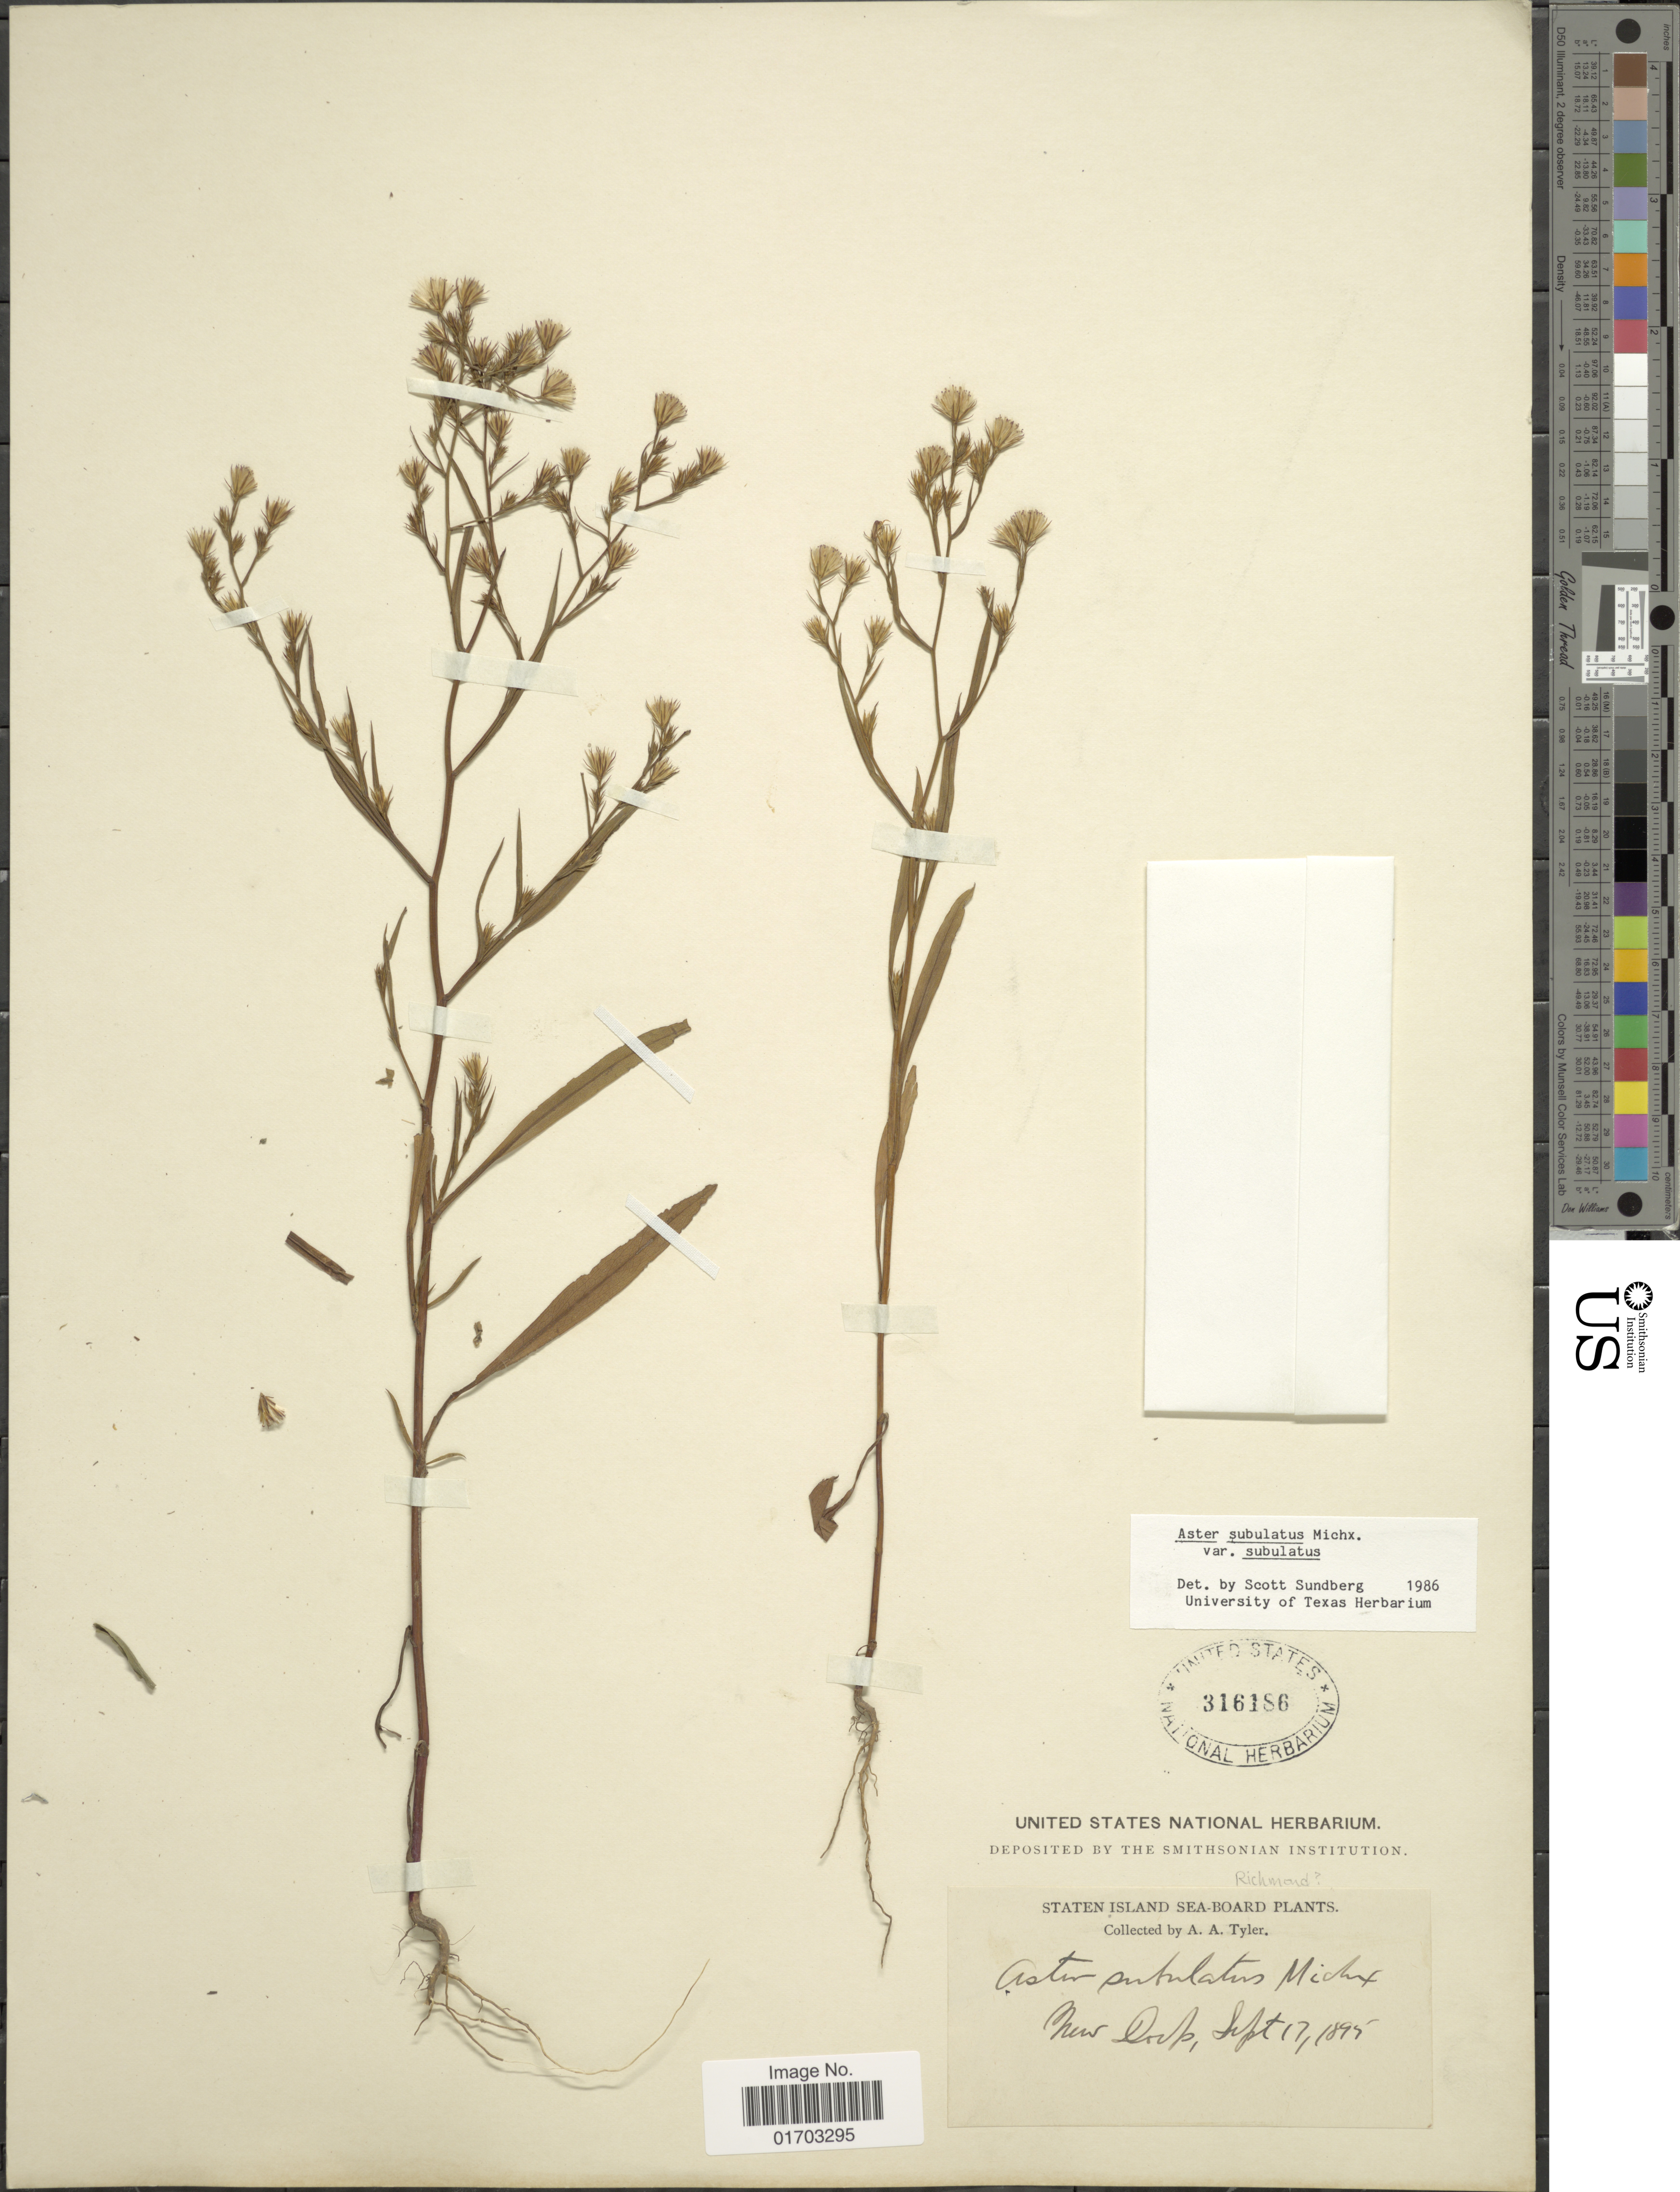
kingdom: Plantae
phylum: Tracheophyta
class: Magnoliopsida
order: Asterales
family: Asteraceae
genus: Symphyotrichum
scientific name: Symphyotrichum subulatum var. subulatum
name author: (Michx.) G.L. Nesom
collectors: A. Tyler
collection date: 1895-09-17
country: United States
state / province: New York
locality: Staten Island Sea-Board. Richmond [unsure placement]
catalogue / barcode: US 316186